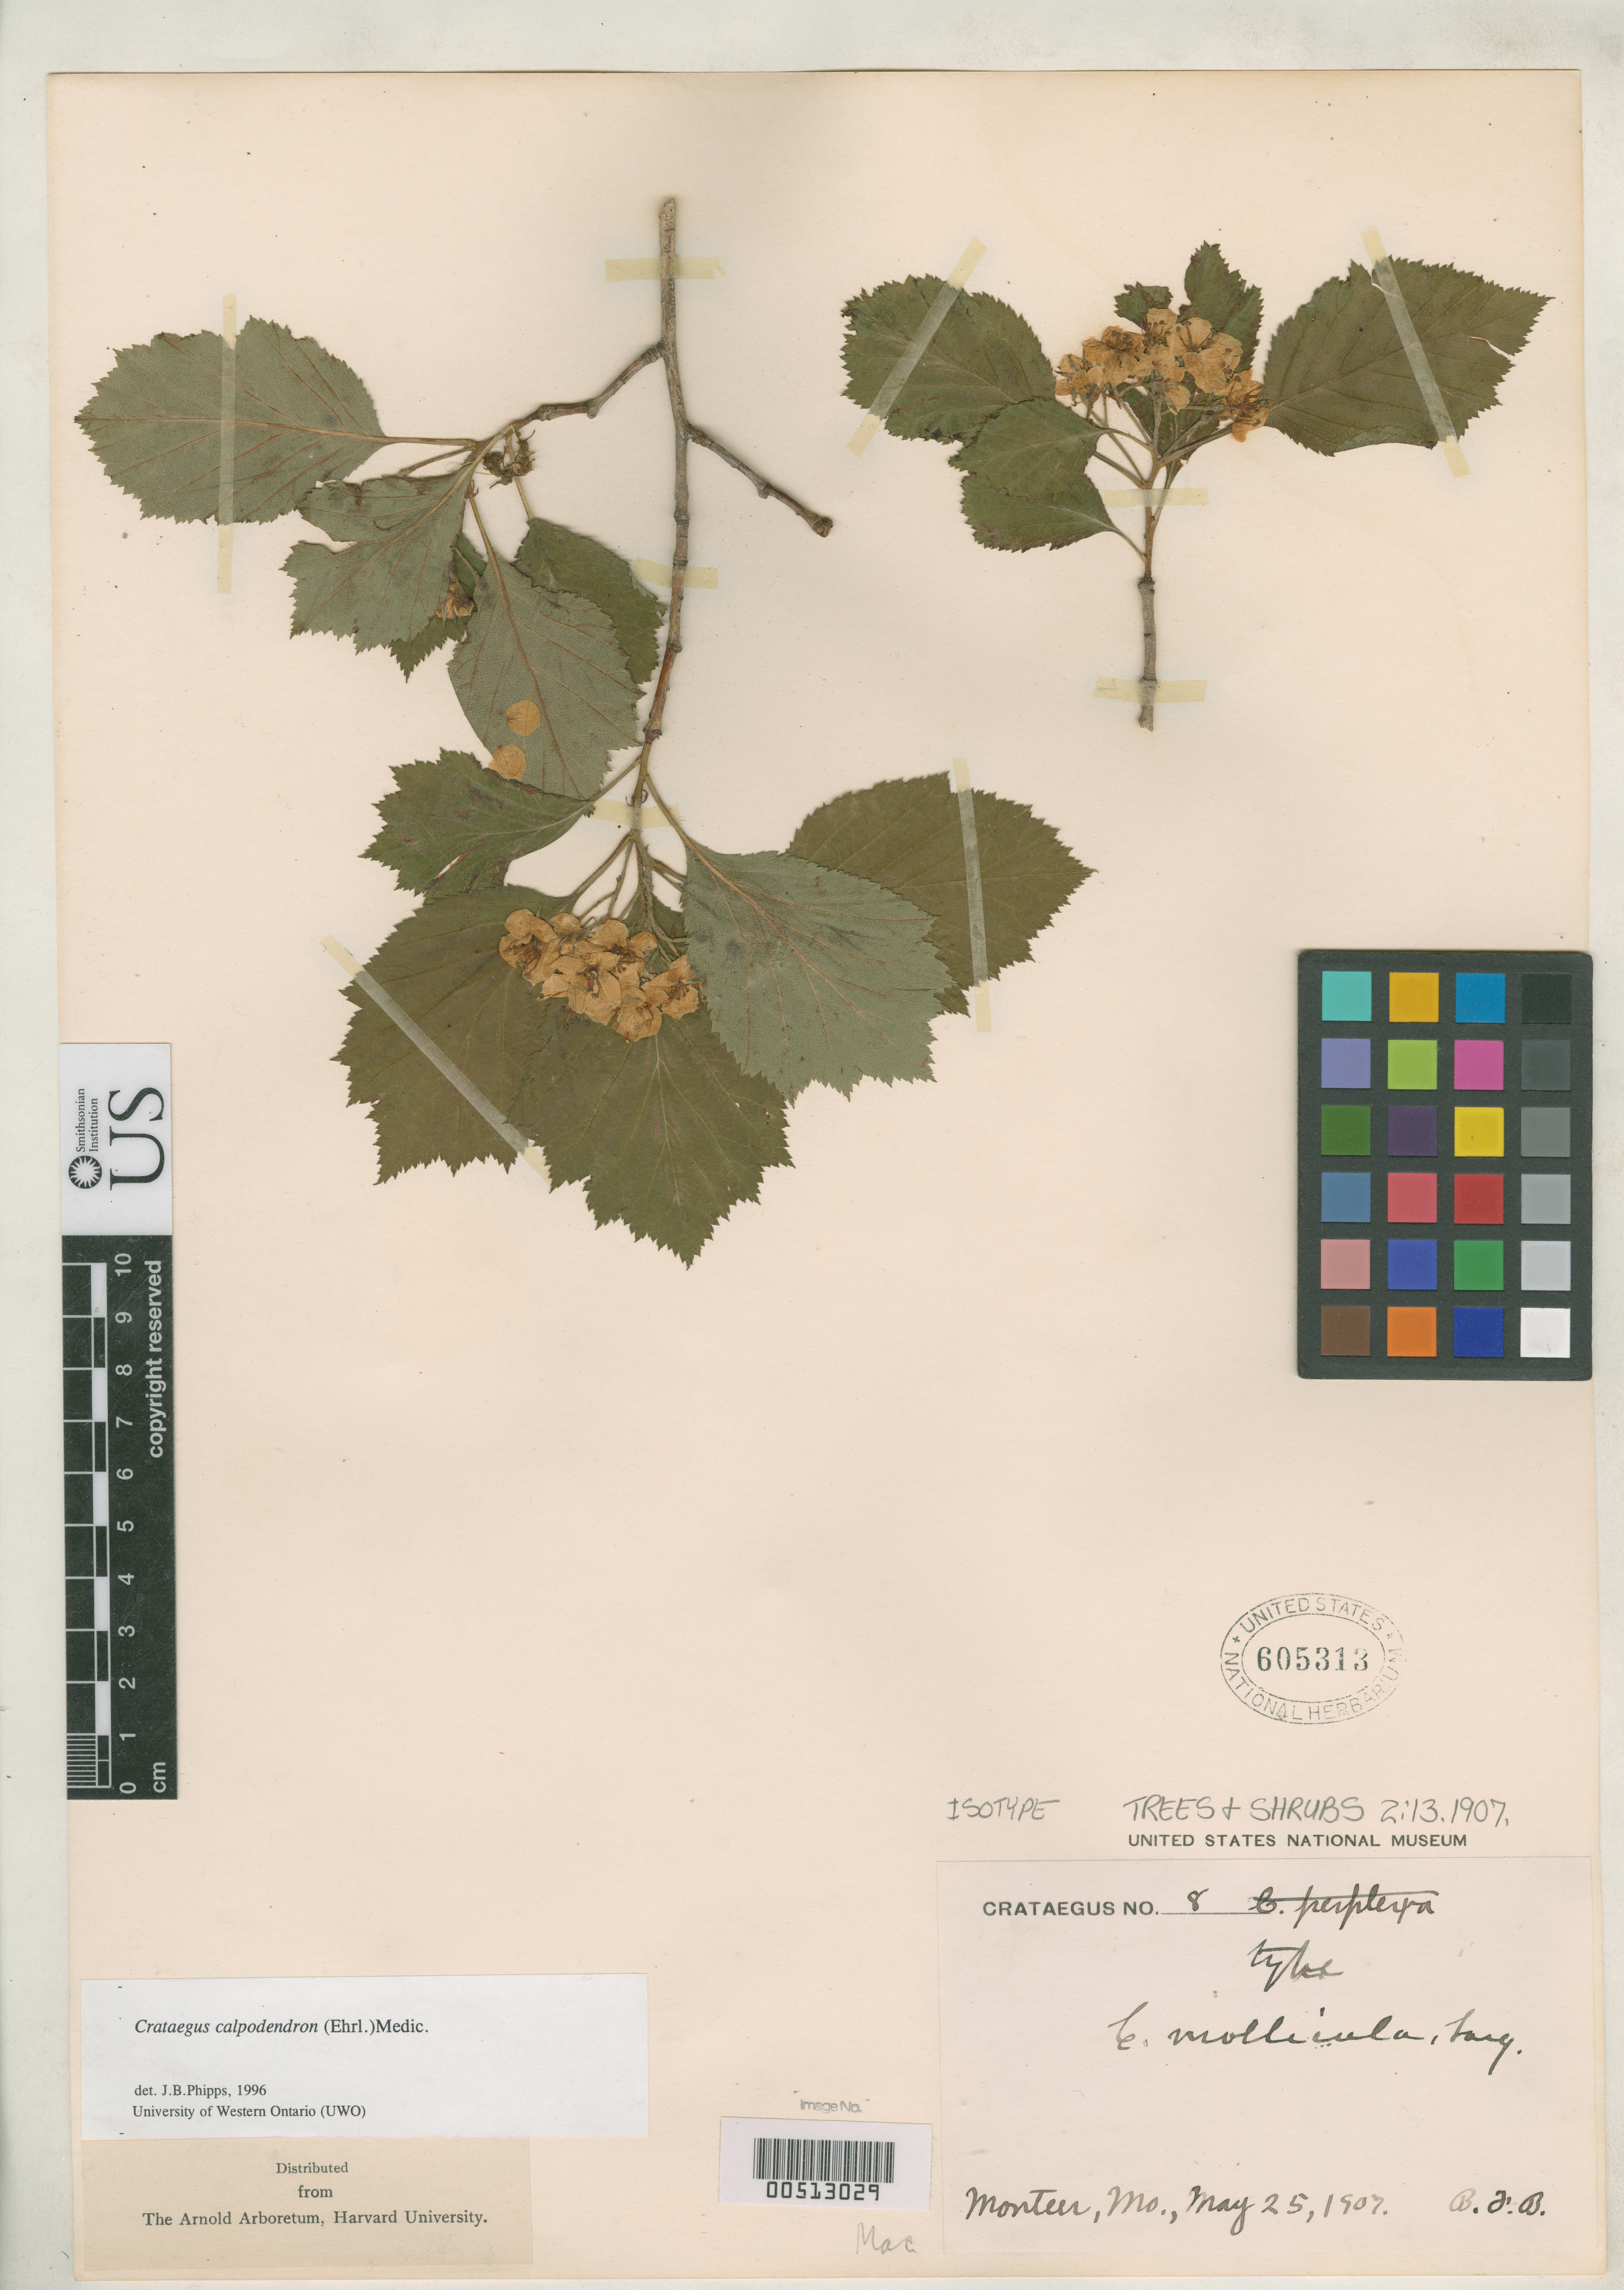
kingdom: Plantae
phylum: Tracheophyta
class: Magnoliopsida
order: Rosales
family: Rosaceae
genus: Crataegus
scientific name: Crataegus mollicula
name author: Sarg.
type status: Isotype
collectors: B. F. Bush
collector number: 8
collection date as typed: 25 May 1907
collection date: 1907-05-25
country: United States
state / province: Missouri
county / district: Jackson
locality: Monteer.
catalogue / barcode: US 605313